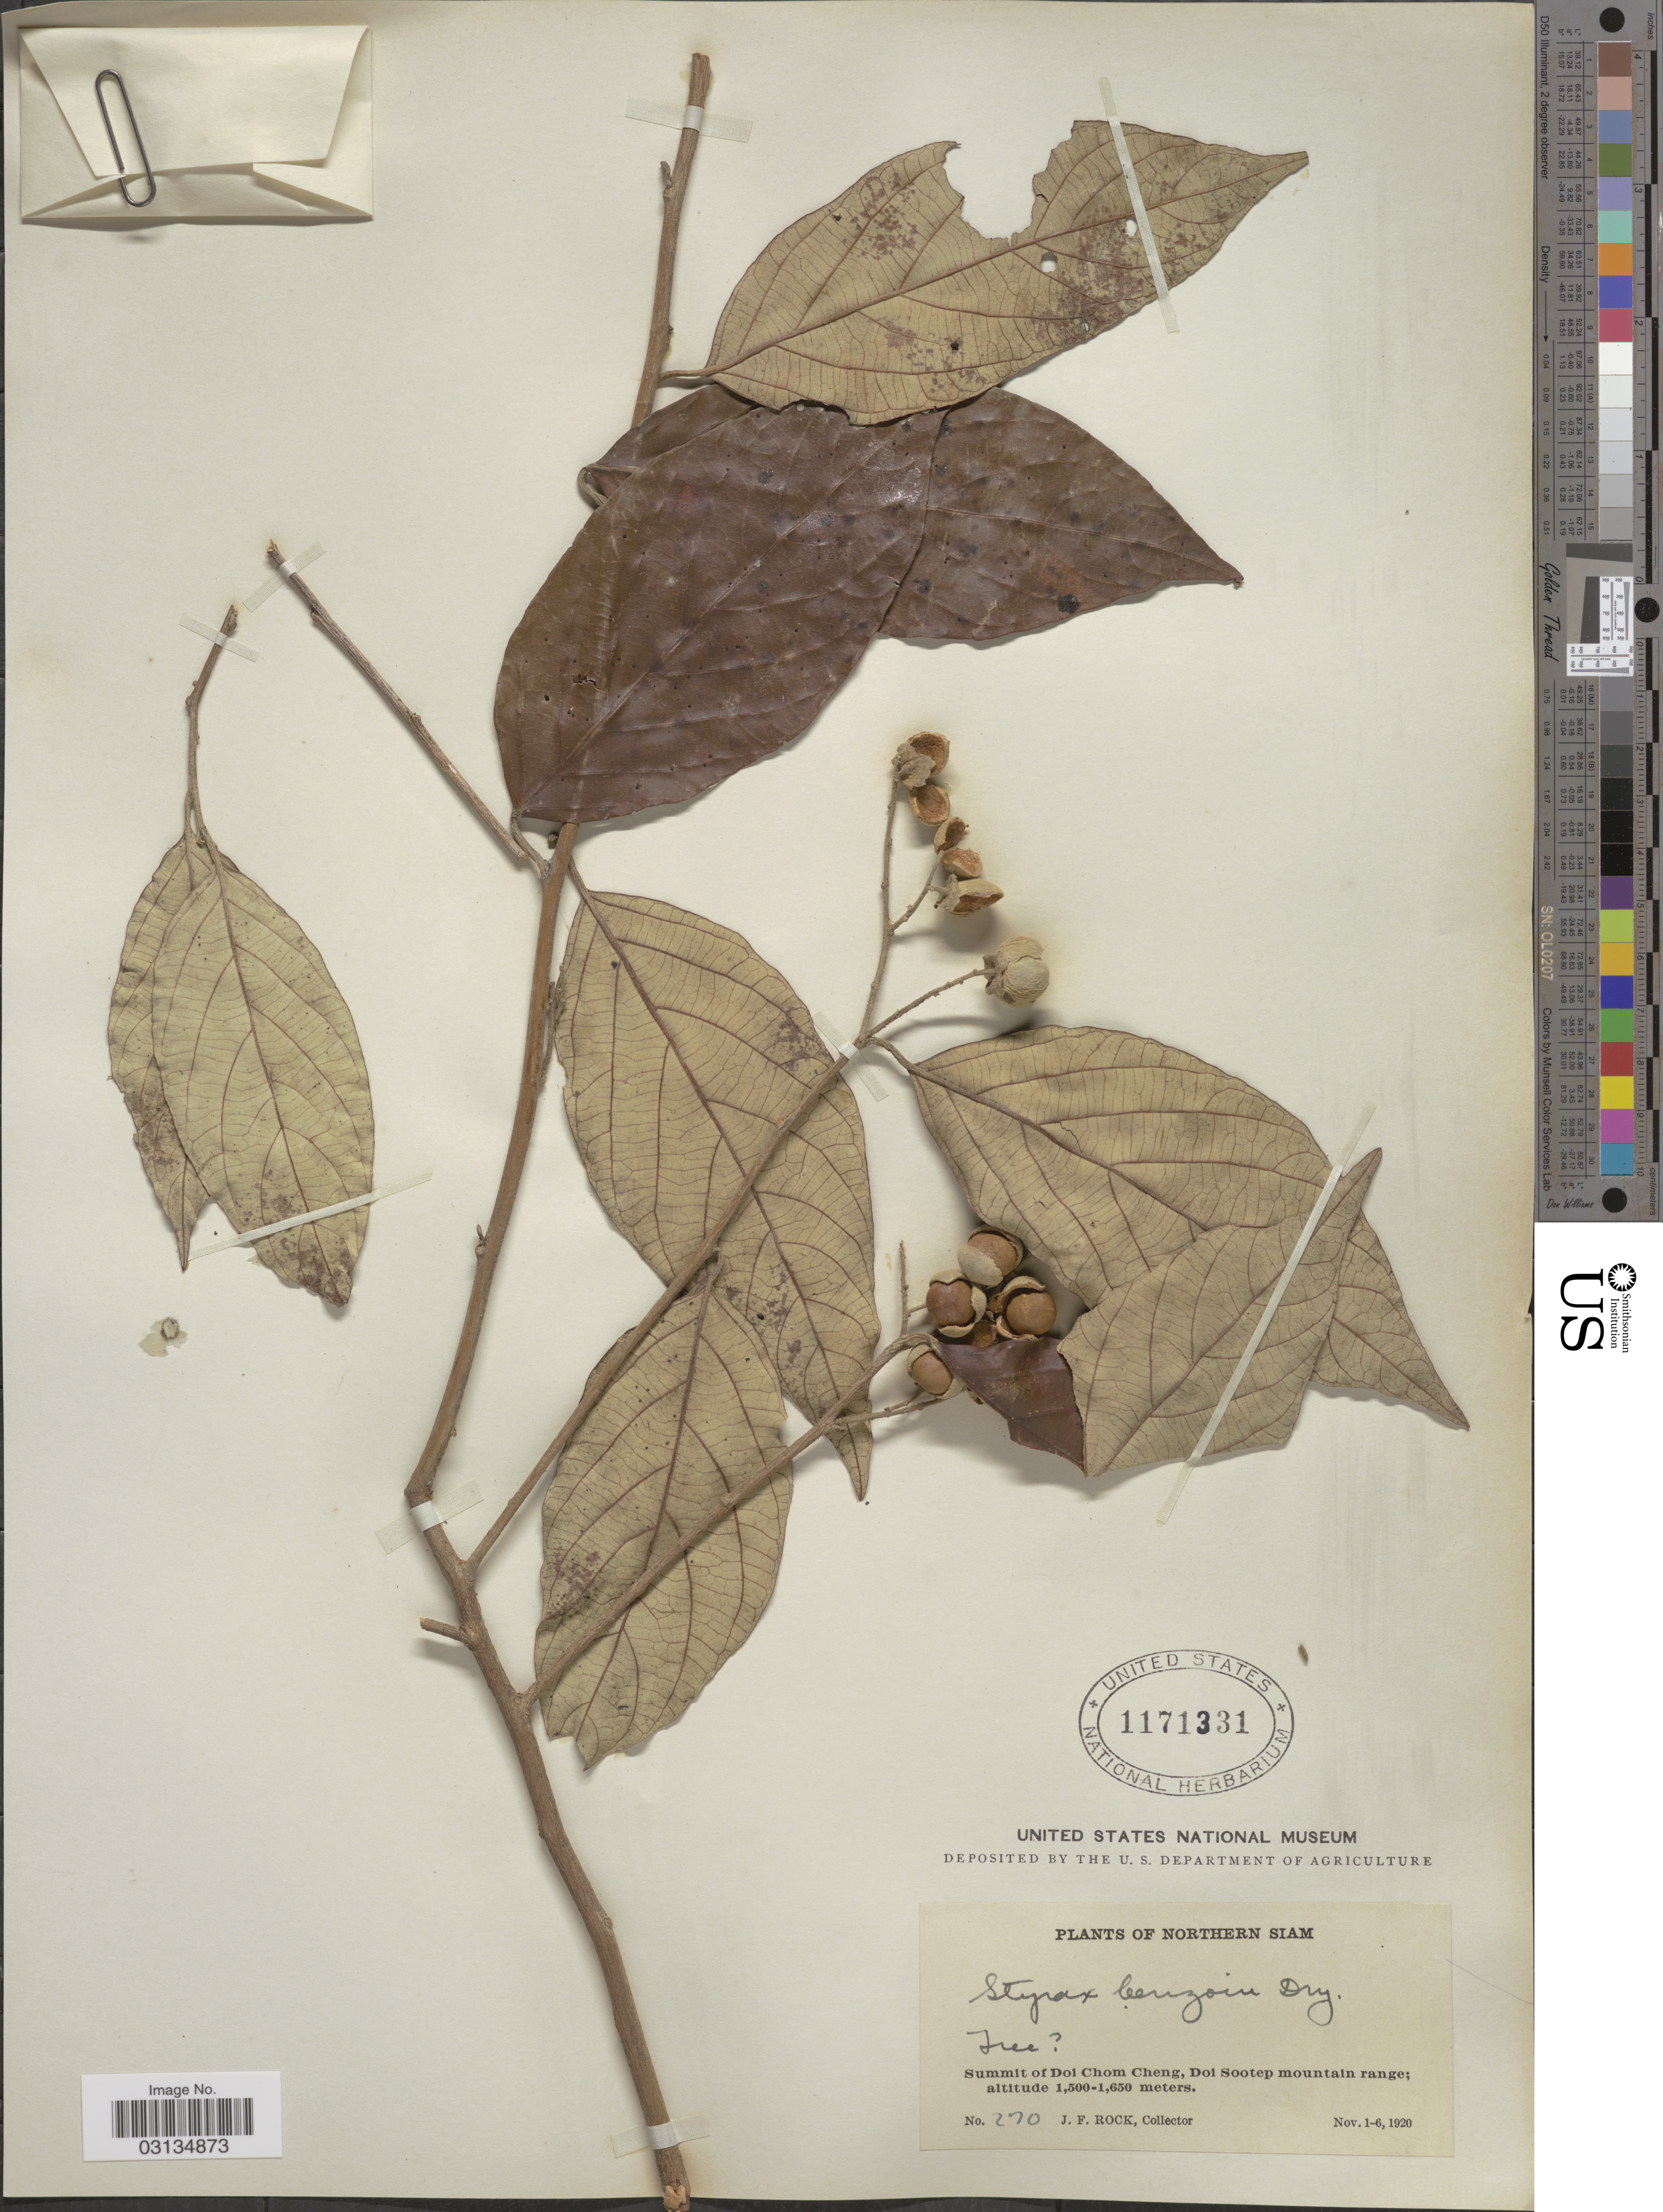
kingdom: Plantae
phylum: Tracheophyta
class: Magnoliopsida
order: Ericales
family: Styracaceae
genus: Styrax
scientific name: Styrax benzoin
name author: Dryand.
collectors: J. Rock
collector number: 270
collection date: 1920-11-01/1920-11-06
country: Thailand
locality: Northern Siam. Summit of Doi Chom Cheng, Doi Sootep mountain range.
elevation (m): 1500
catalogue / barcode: US 1171331